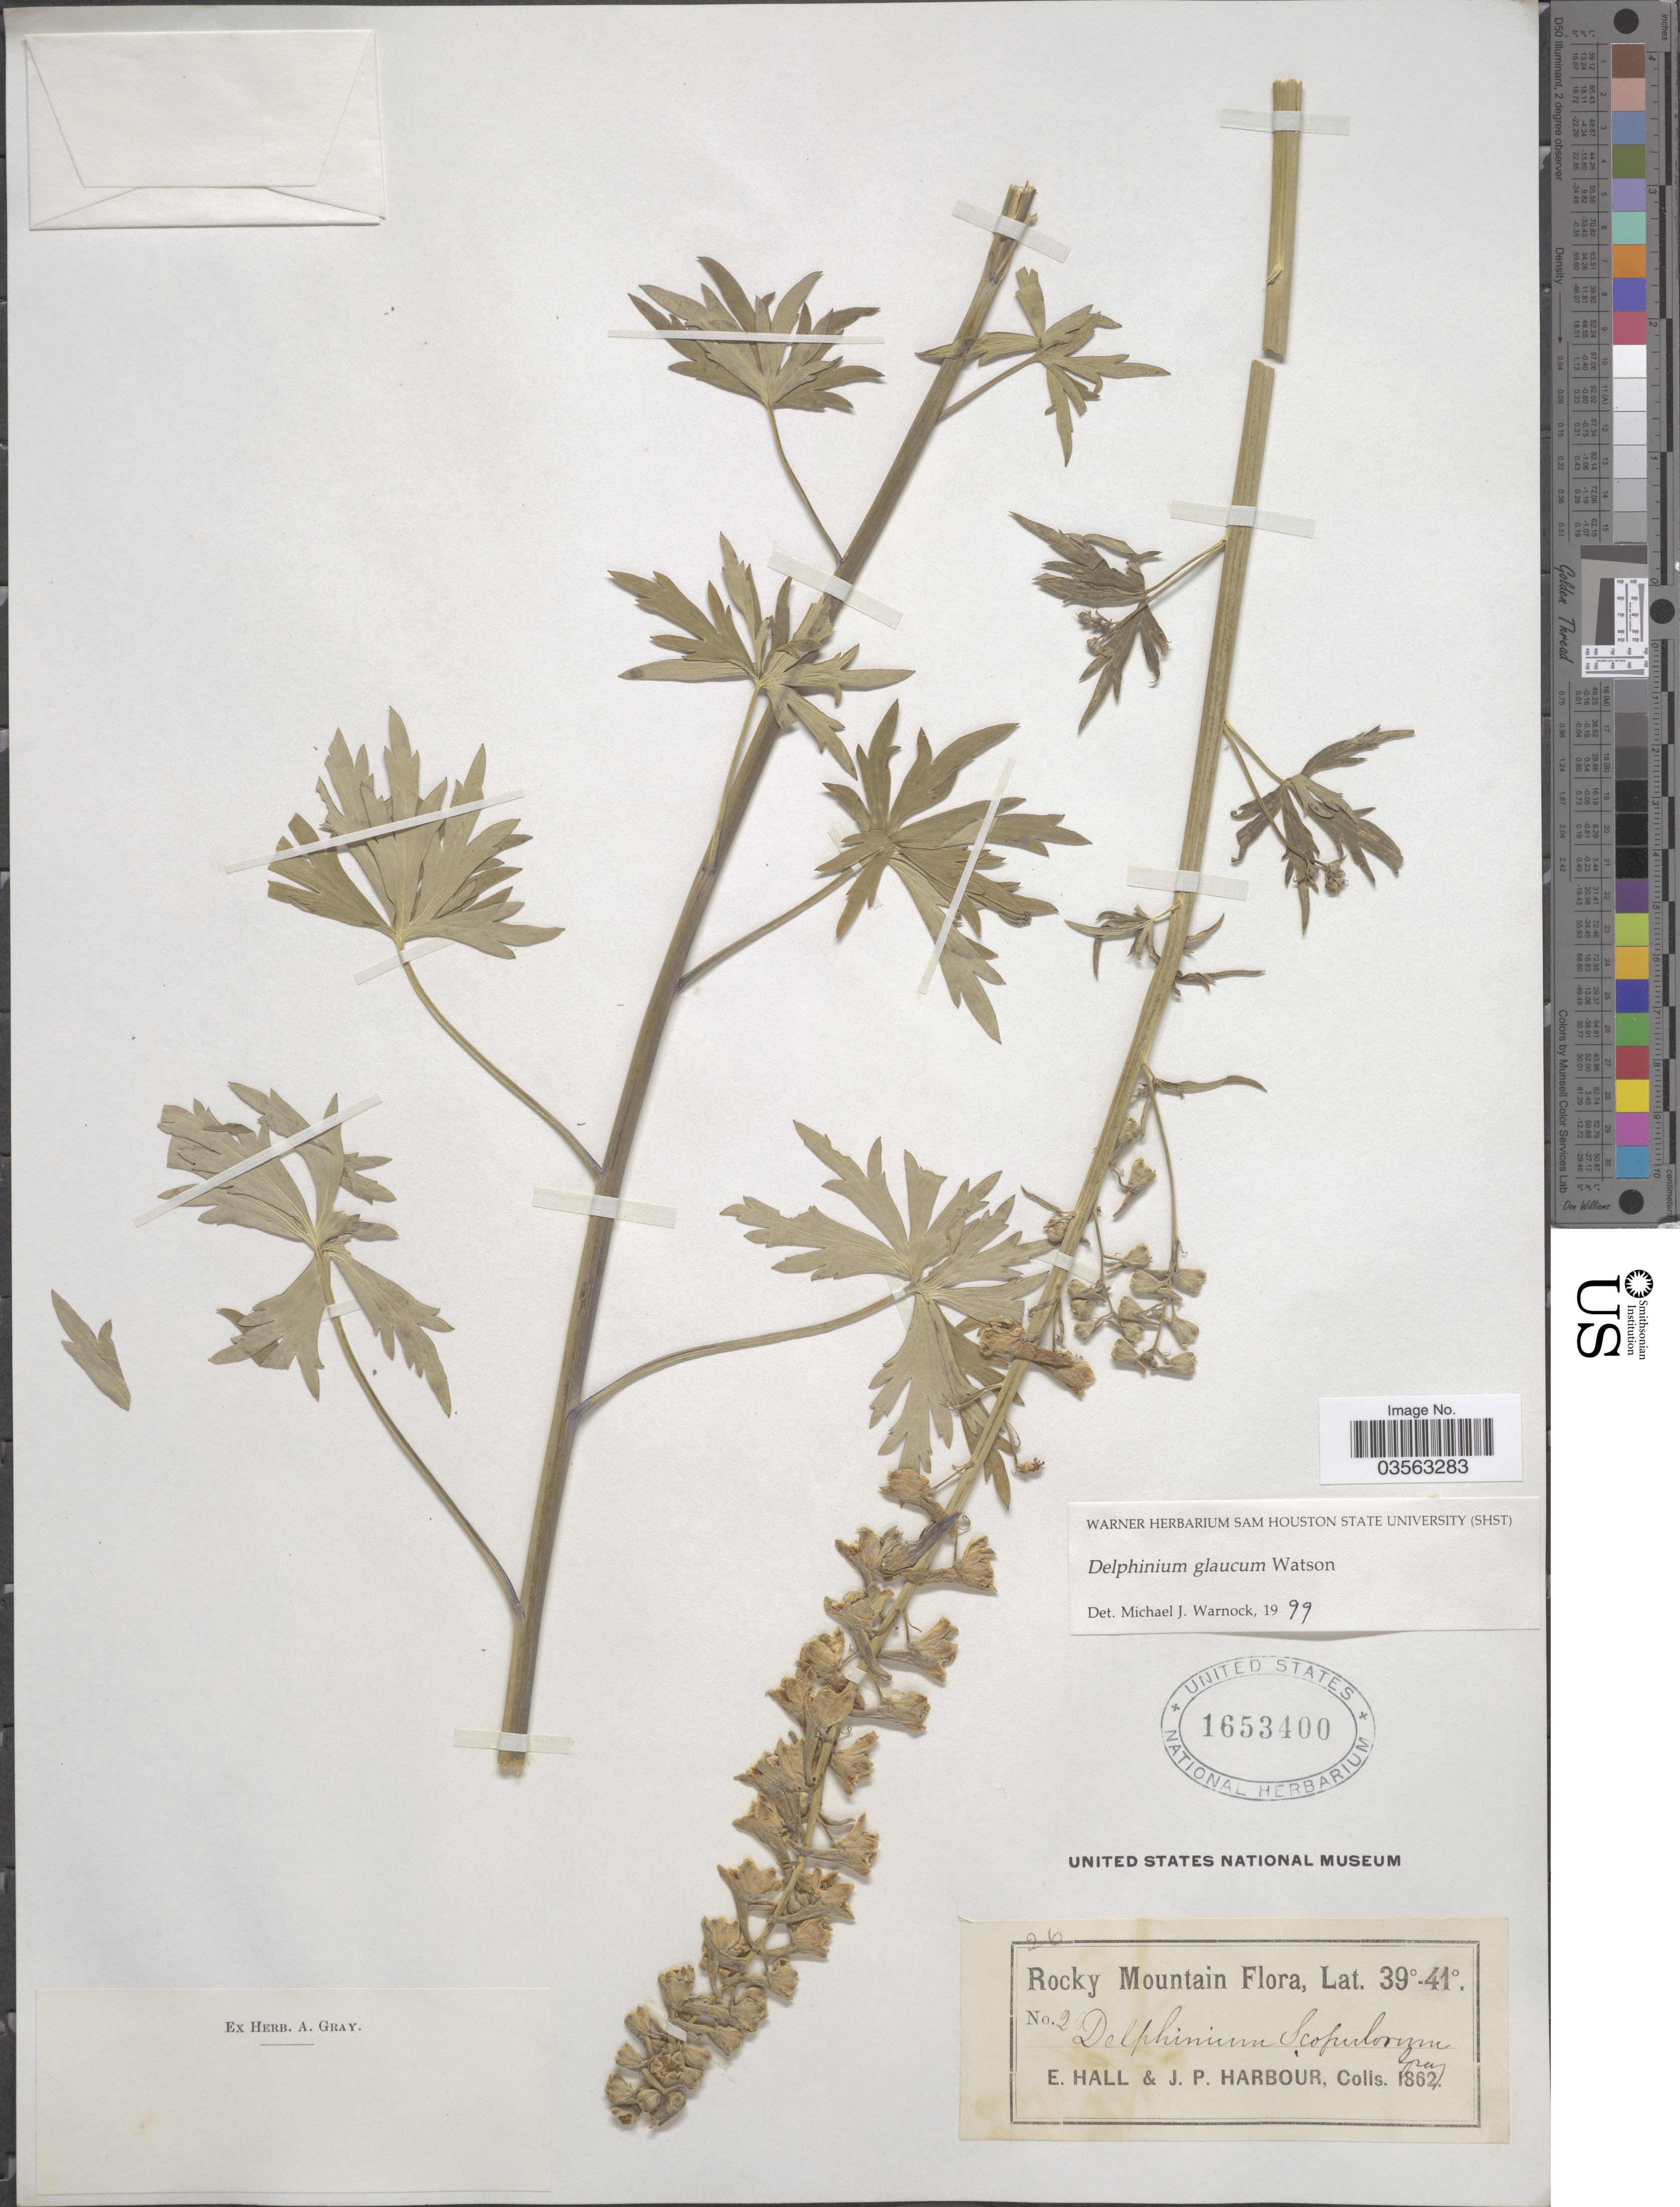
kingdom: Plantae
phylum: Tracheophyta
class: Magnoliopsida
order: Ranunculales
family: Ranunculaceae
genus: Delphinium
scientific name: Delphinium glaucum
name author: S. Watson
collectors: E. Hall & J. Harbour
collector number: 26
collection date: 1862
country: United States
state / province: Colorado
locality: Rocky Mountain.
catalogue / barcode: US 1653400